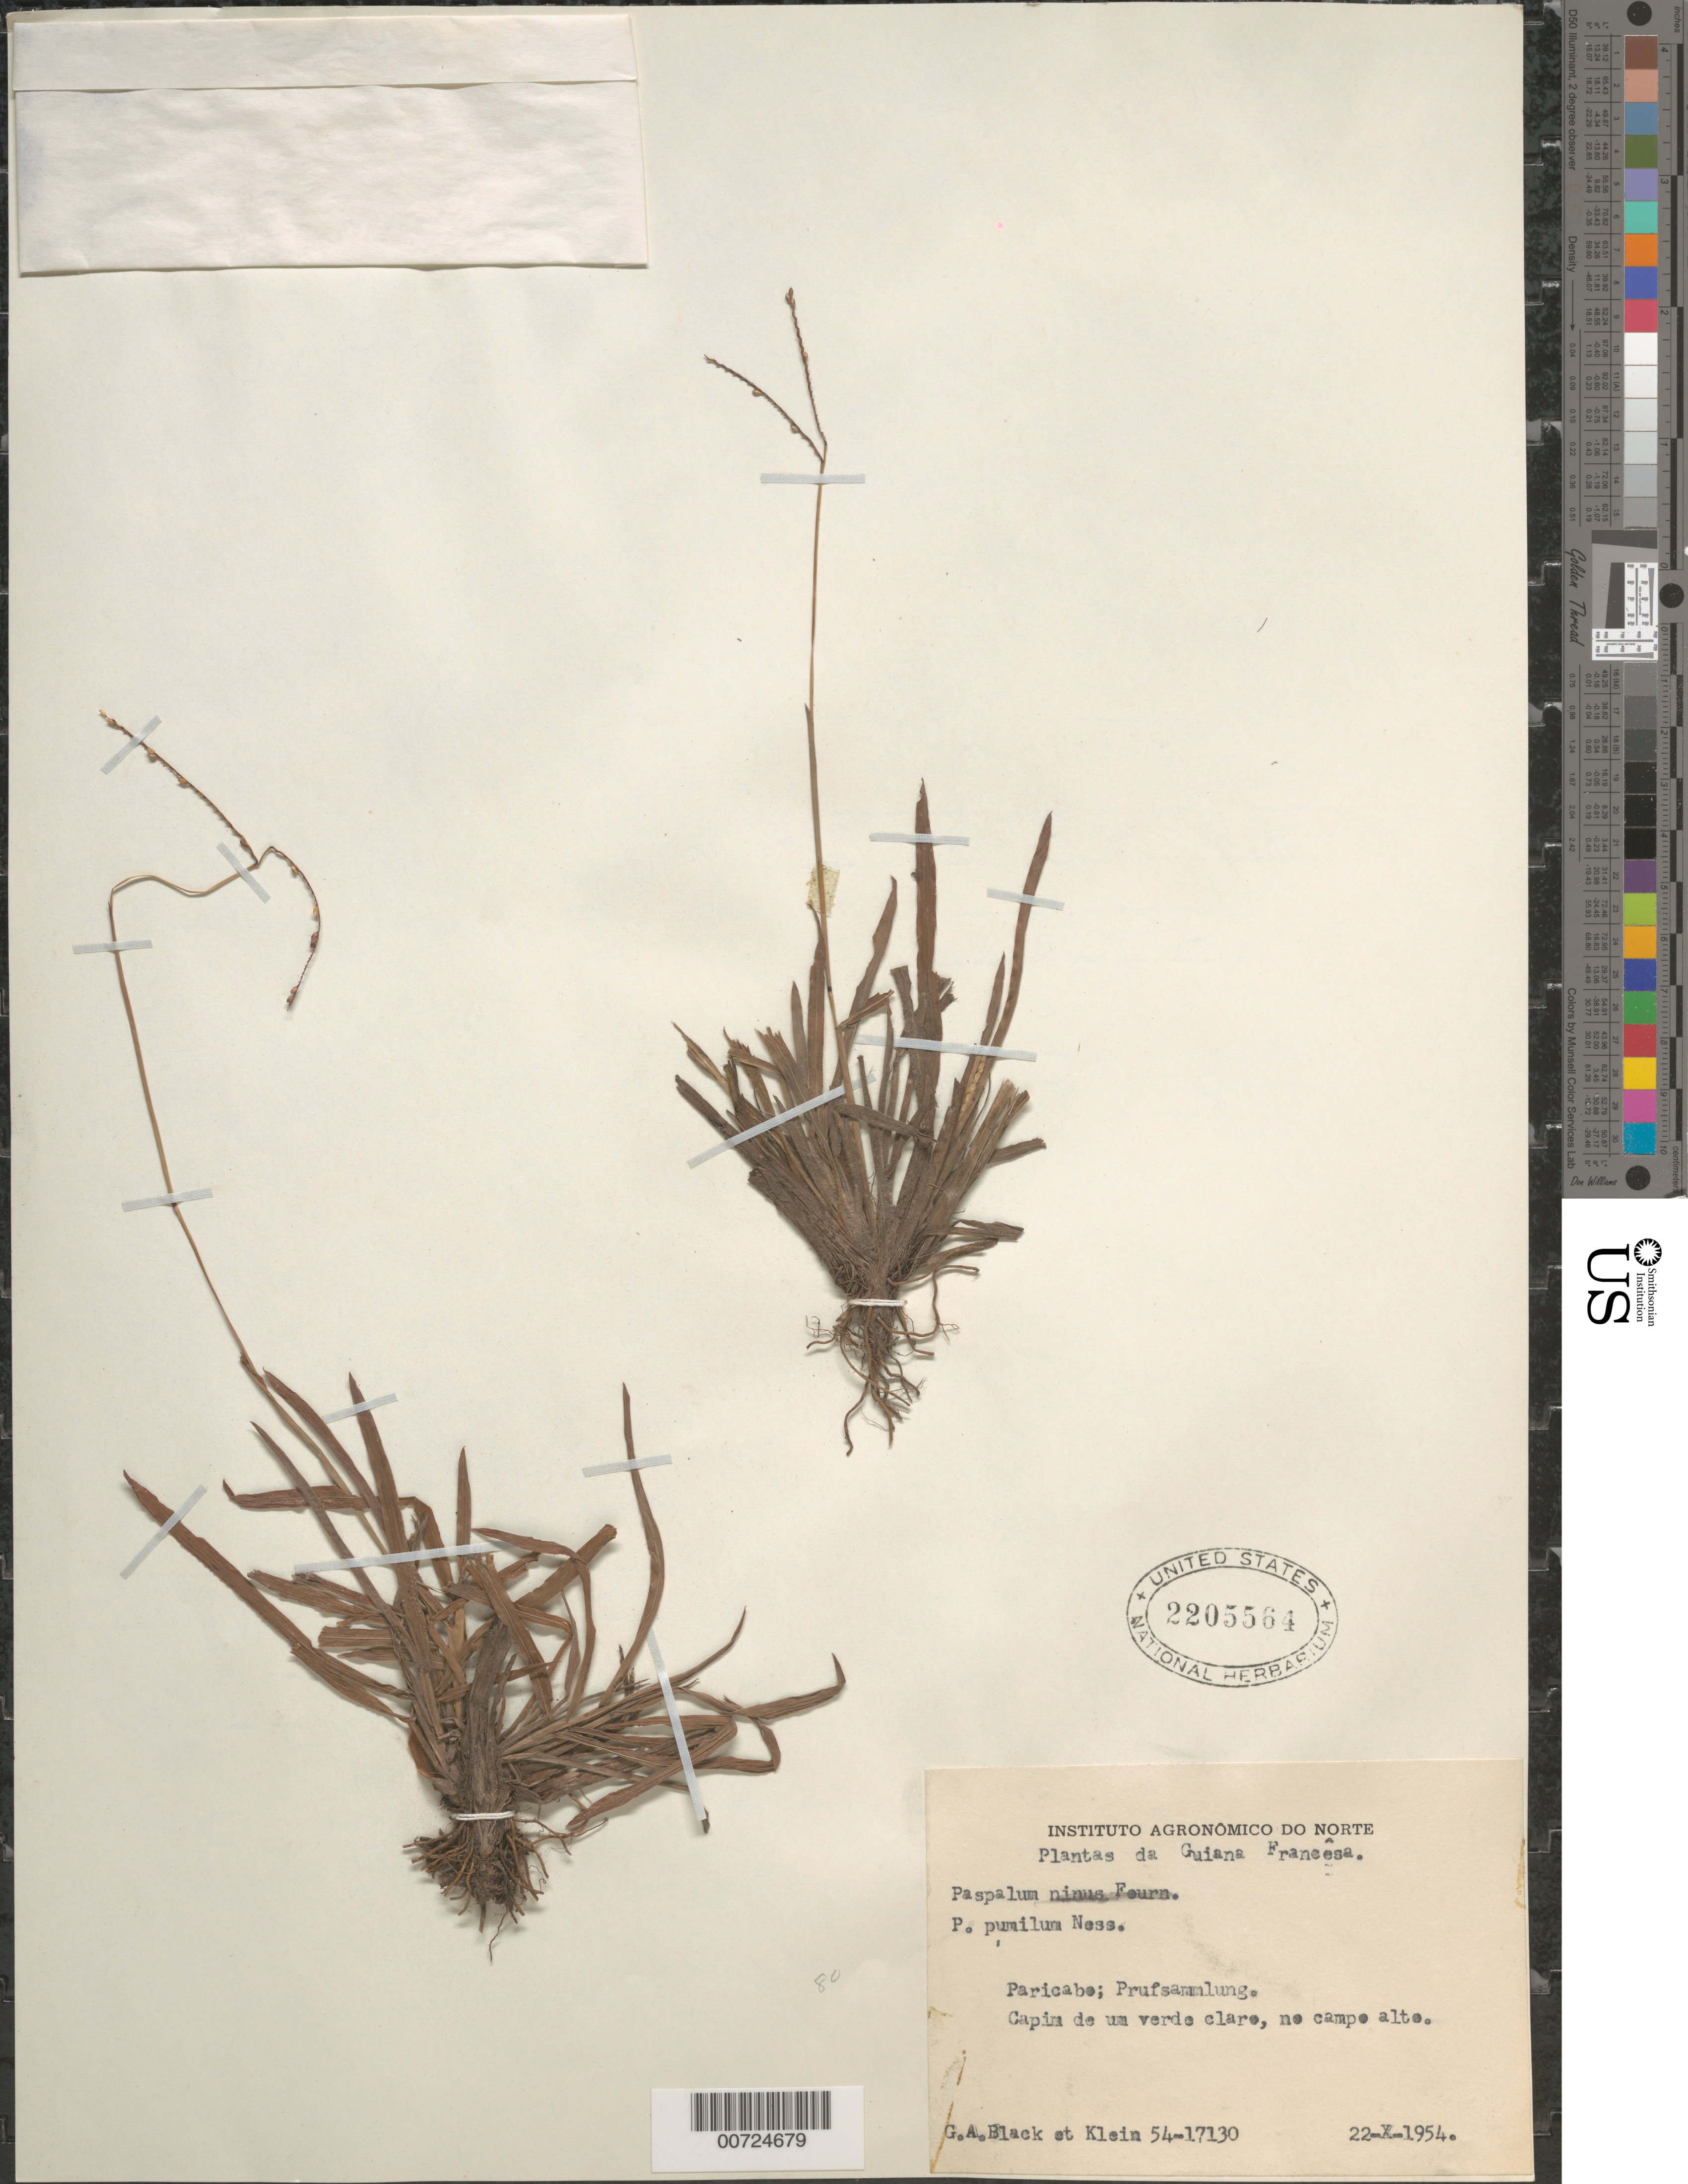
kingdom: Plantae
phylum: Tracheophyta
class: Liliopsida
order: Poales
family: Poaceae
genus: Paspalum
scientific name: Paspalum pumilum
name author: Nees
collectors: G. A. Black & Klein, --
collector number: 54 17130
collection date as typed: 22-Oct-54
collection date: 1954-10-22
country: French Guiana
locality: Pariacabo; Prüfsammlung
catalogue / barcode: US 2205564